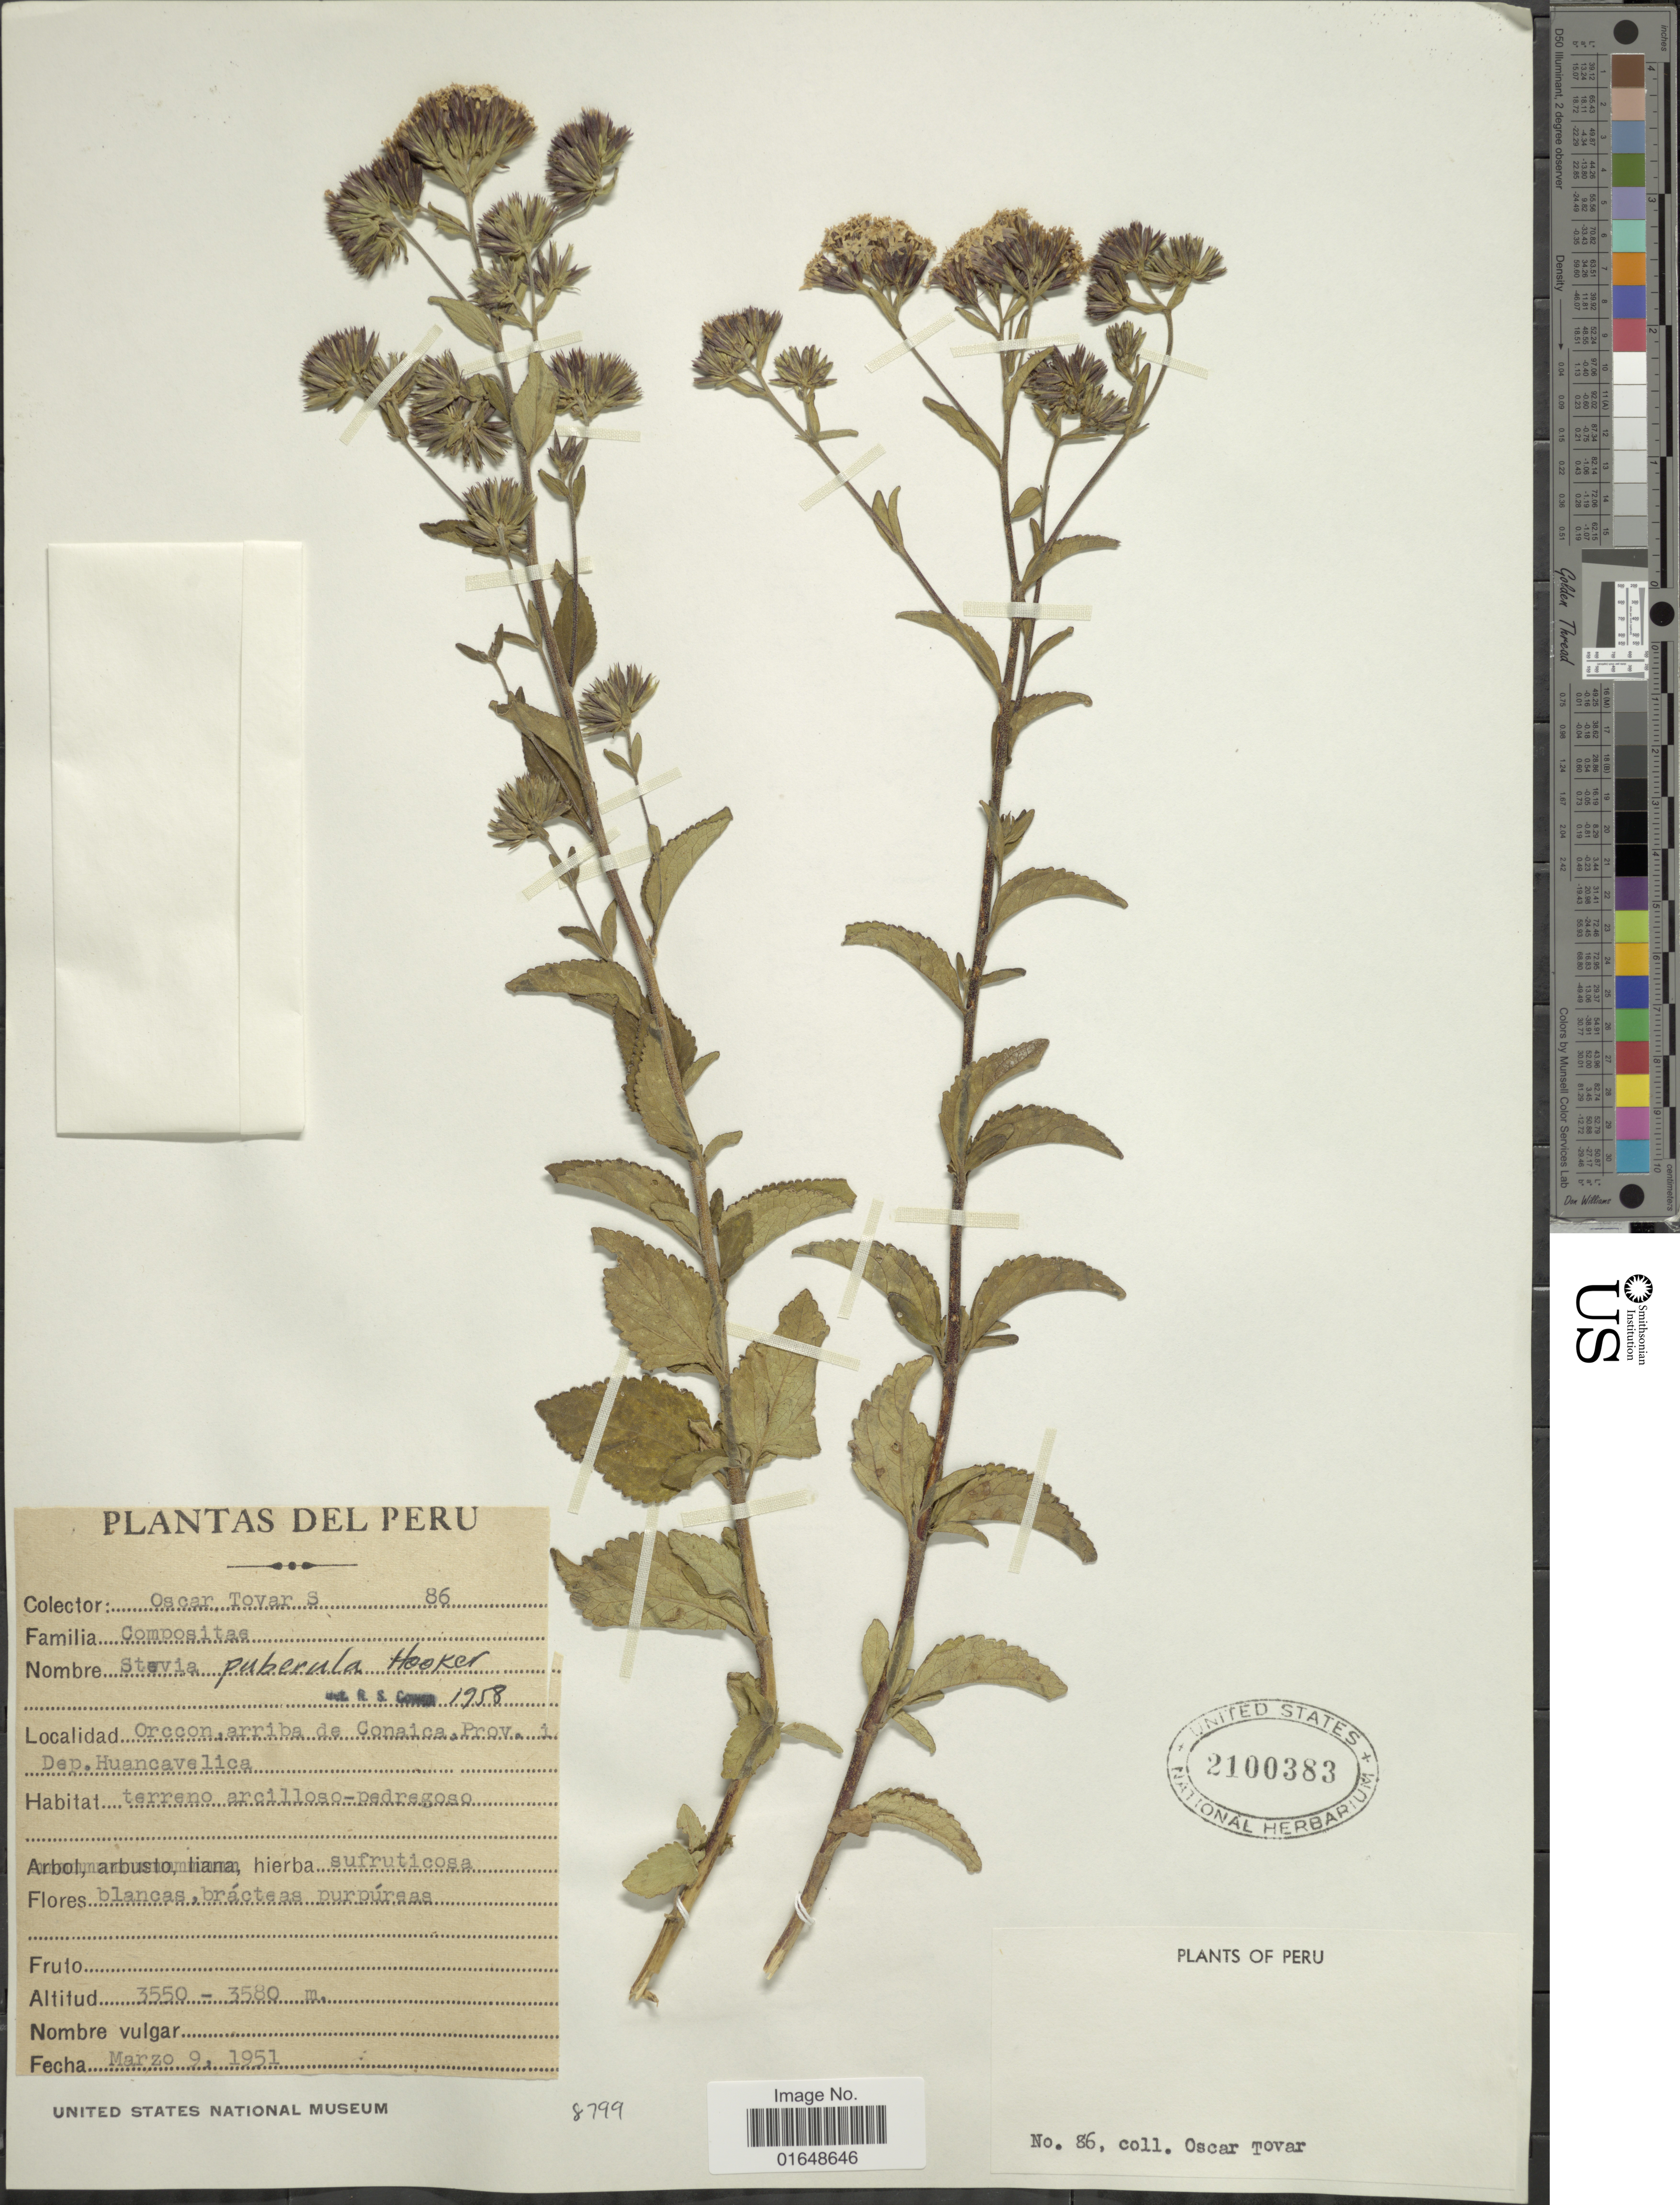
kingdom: Plantae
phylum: Tracheophyta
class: Magnoliopsida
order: Asterales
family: Asteraceae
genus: Stevia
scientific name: Stevia puberula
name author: Hook.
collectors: Ó. Tovar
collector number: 86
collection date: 1951-03-09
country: Peru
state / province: Huancavelica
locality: Orccon, arriba de Conaica. Prov. dep. Huancavelica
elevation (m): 3550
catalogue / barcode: US 2100383